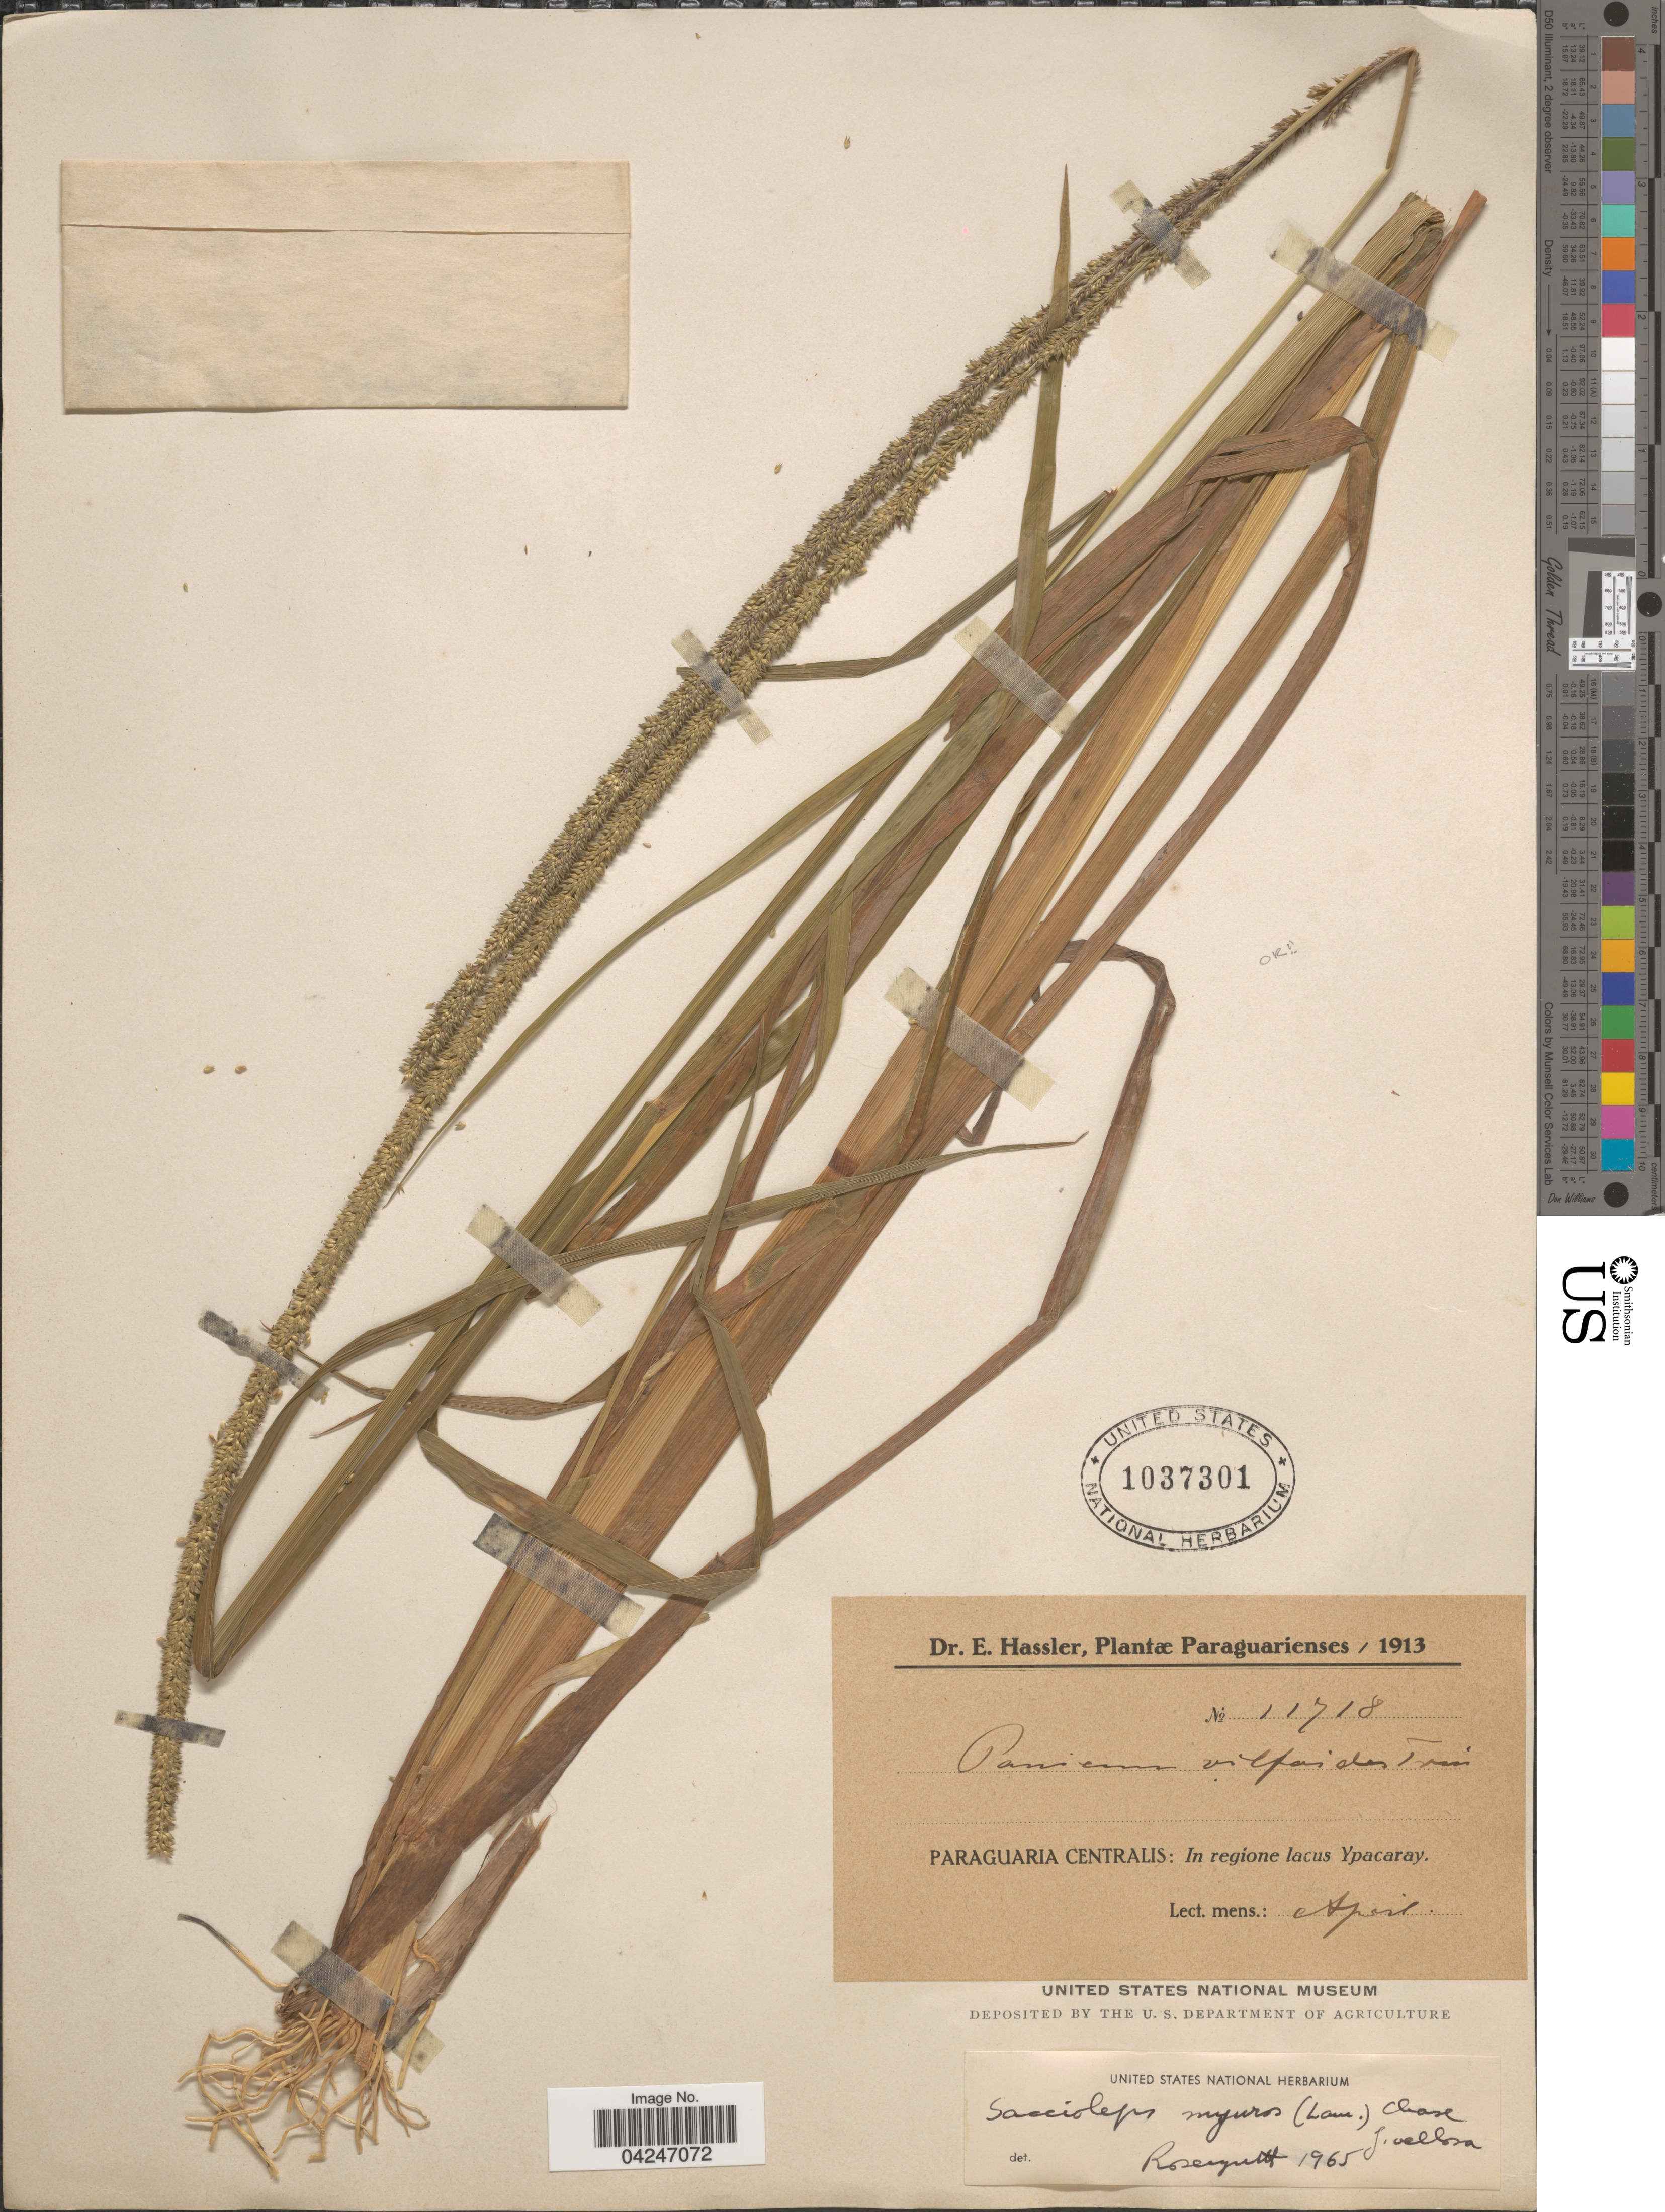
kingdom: Plantae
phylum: Tracheophyta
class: Liliopsida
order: Poales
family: Poaceae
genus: Sacciolepis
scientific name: Sacciolepis myuros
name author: (Lam.) Chase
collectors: E. Hassler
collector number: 11718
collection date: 1913-04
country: Paraguay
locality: Paraguaria Centralis: In regione lacus Ypacaray.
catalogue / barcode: US 1037301